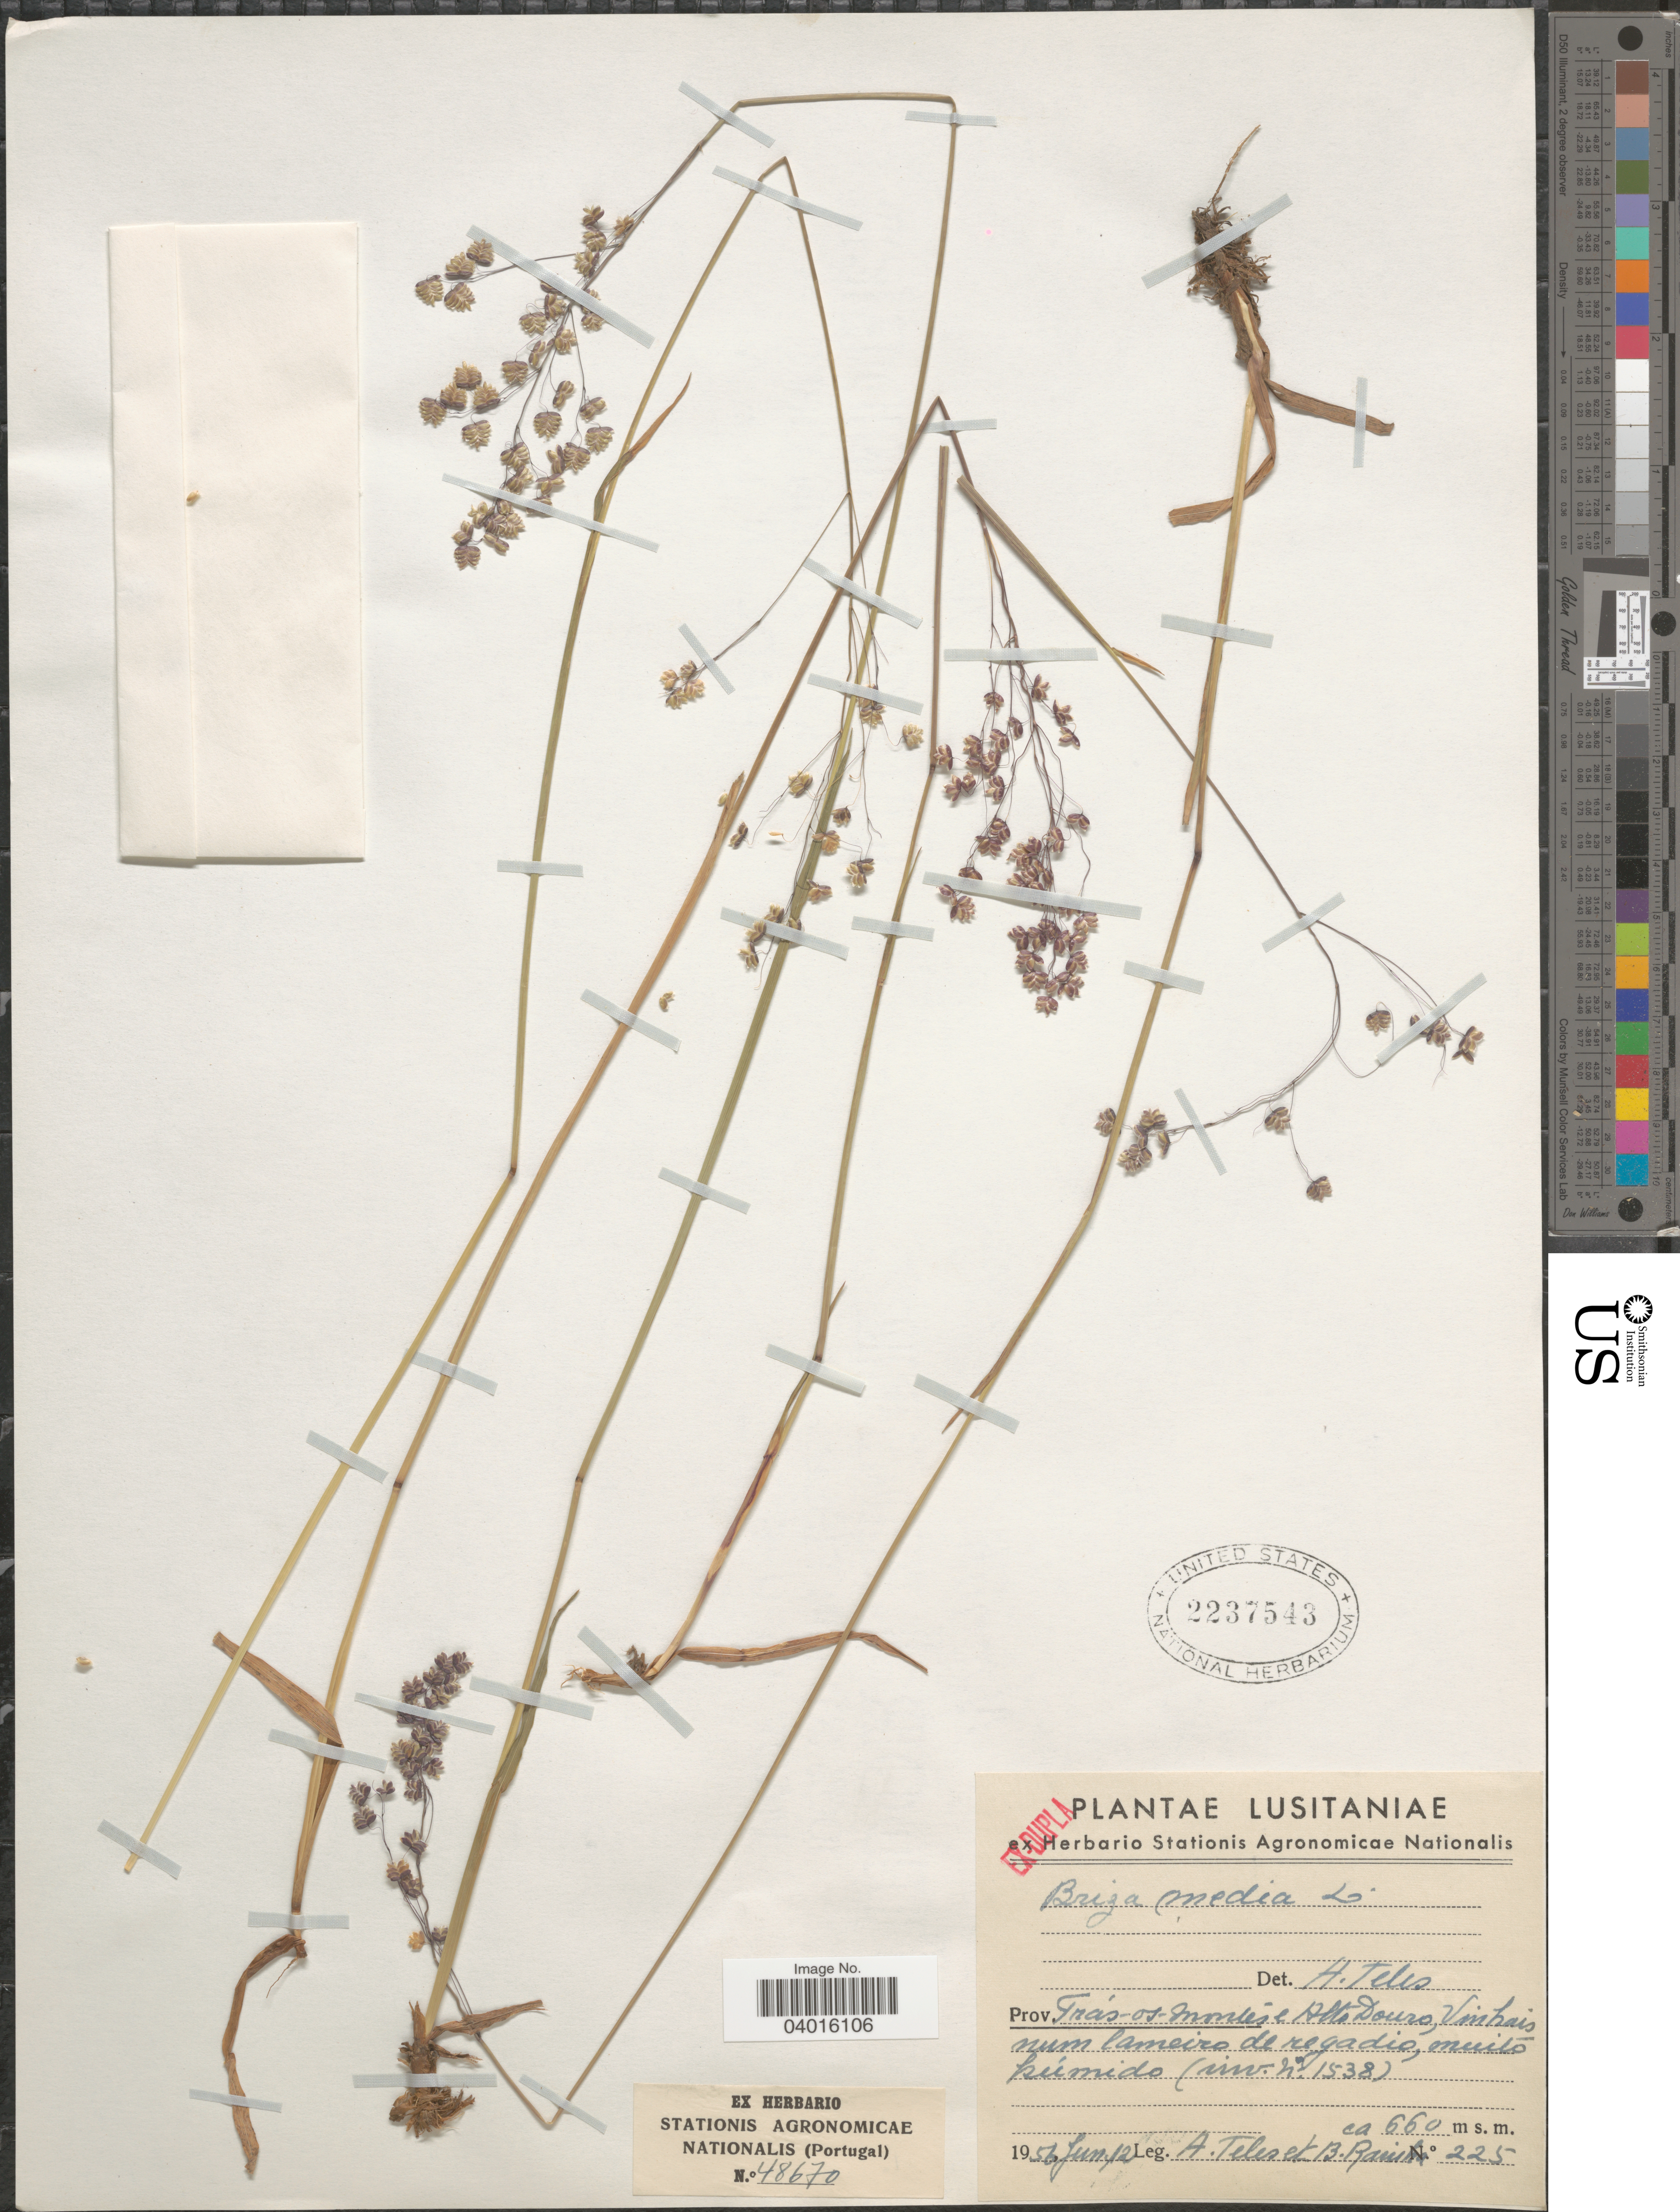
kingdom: Plantae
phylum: Tracheophyta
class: Liliopsida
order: Poales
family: Poaceae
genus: Briza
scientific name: Briza media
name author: L.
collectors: A. Teles & B. Rainha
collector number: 225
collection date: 1956-06-12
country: Portugal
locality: Lusitaniae. Prov. Trás-os-montes e Alto Douro, Vinhais.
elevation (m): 660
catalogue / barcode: US 2237543